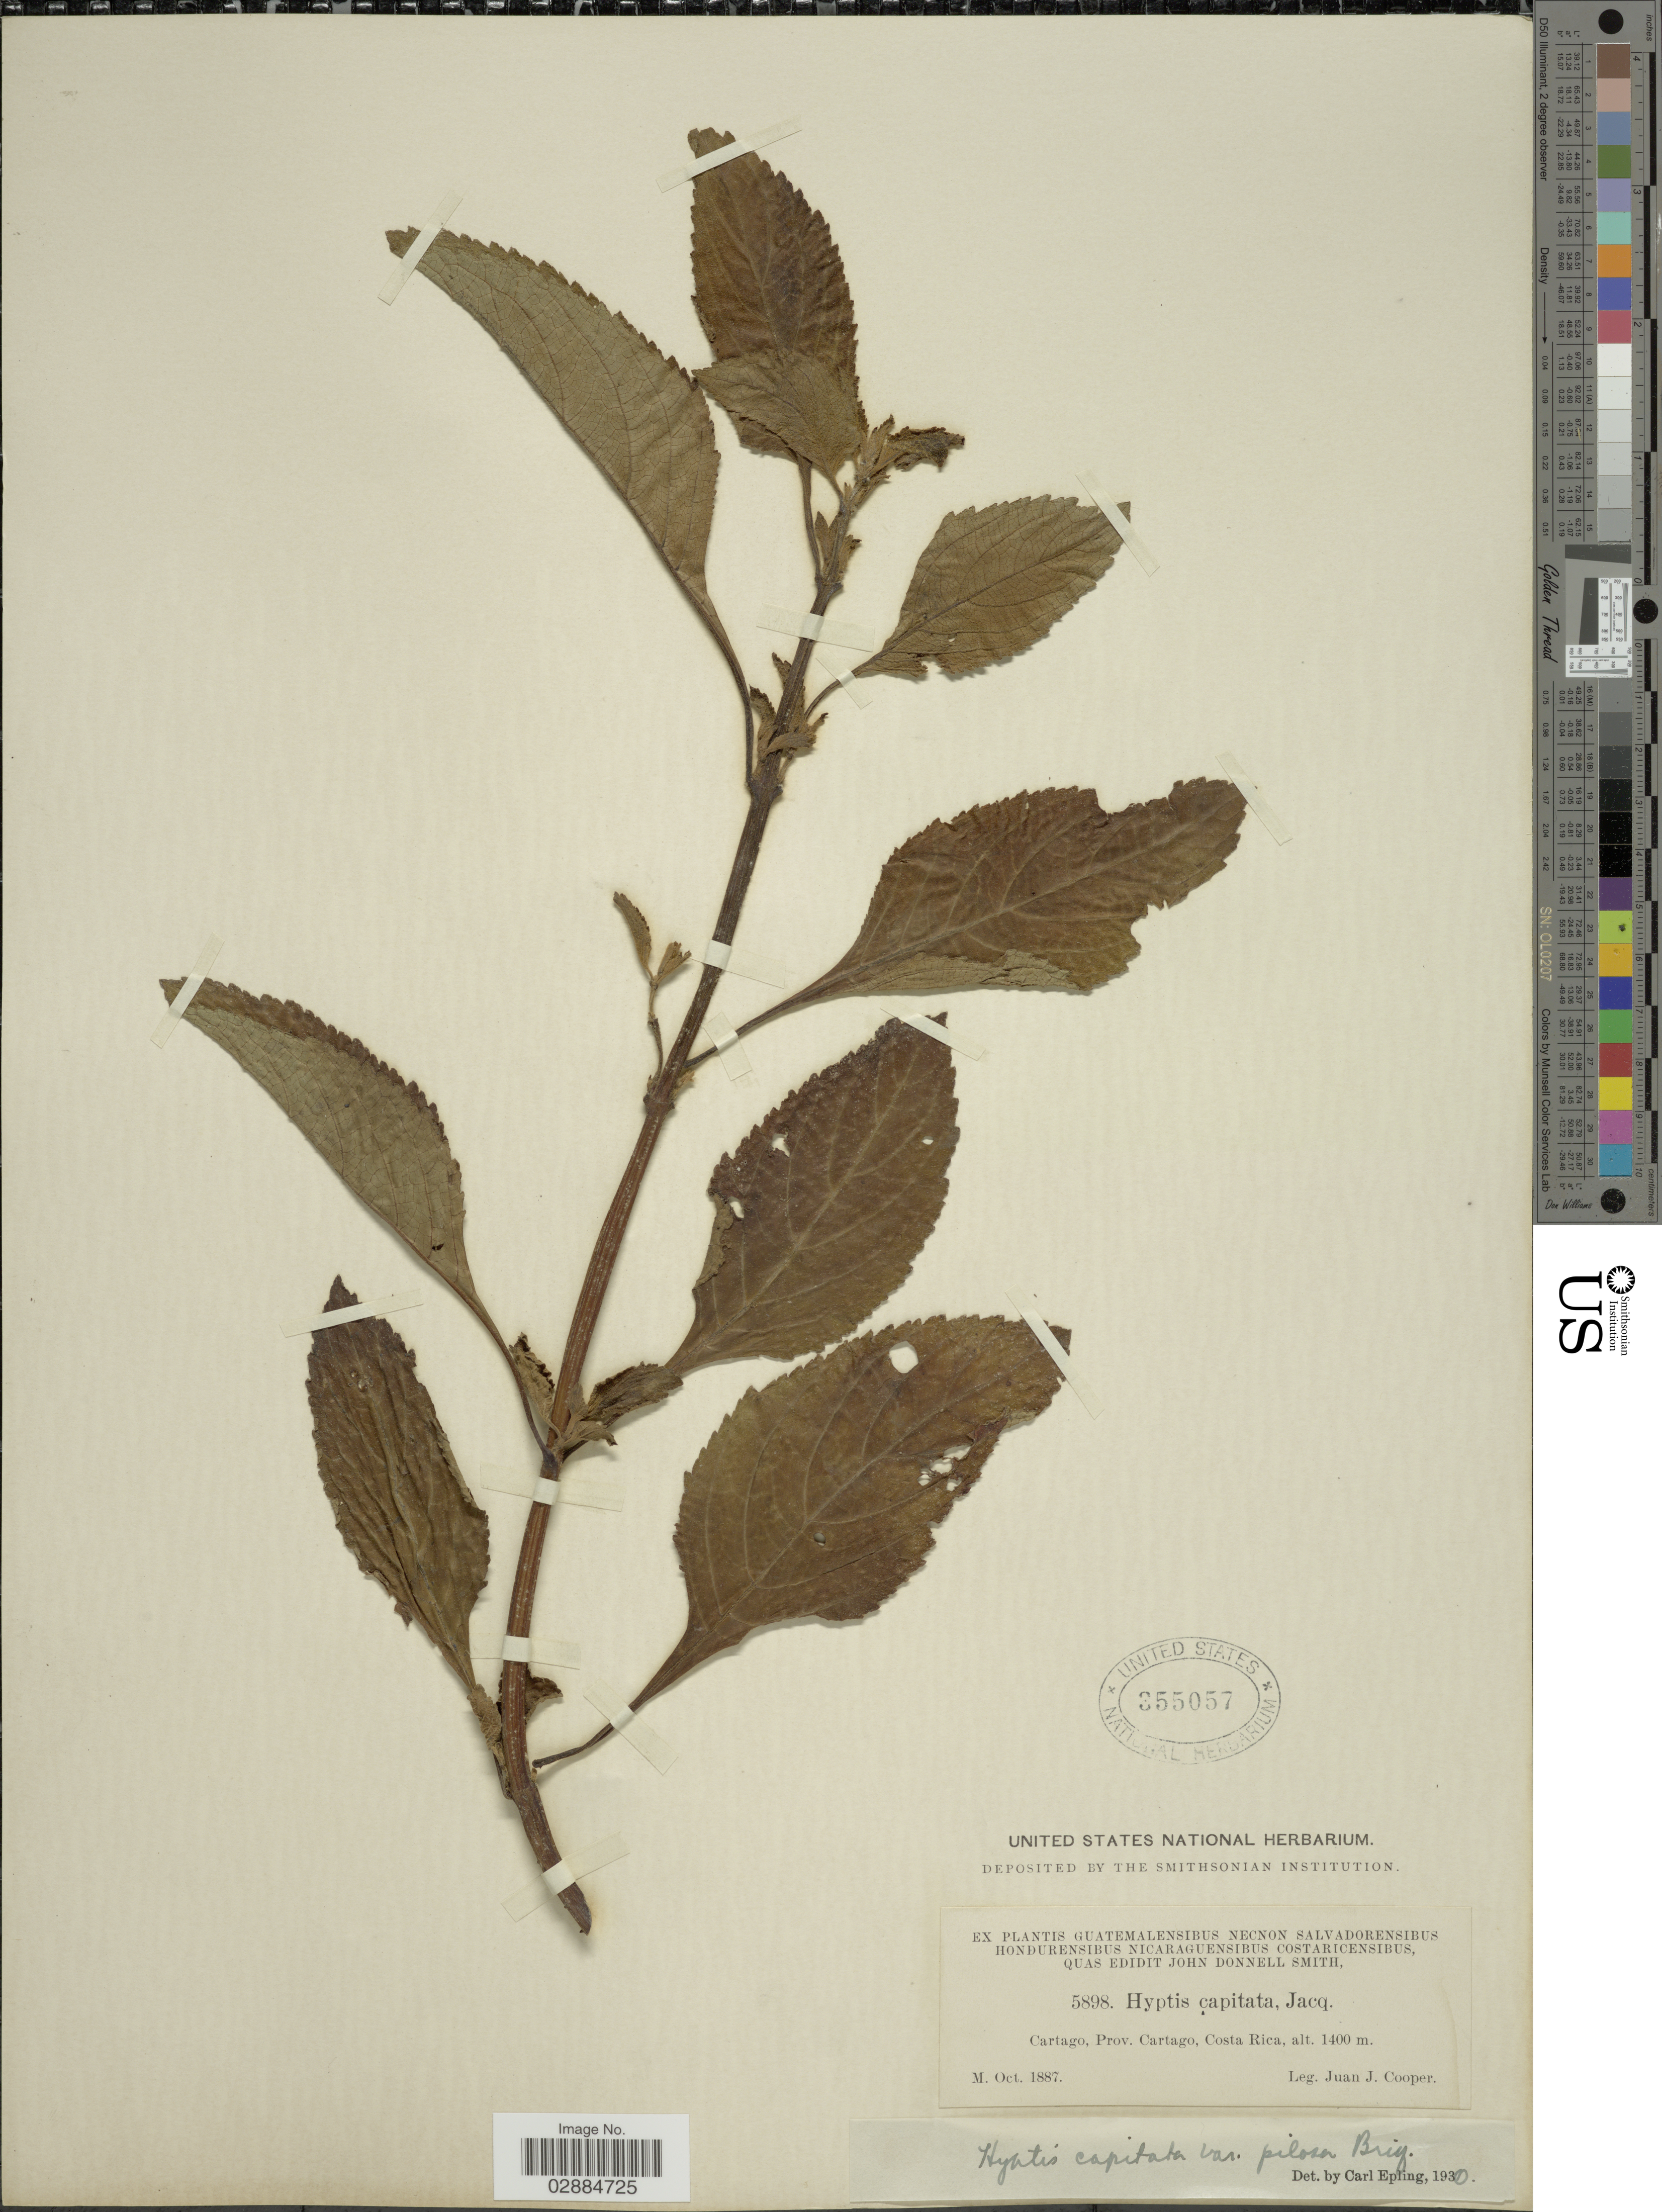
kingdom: Plantae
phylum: Tracheophyta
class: Magnoliopsida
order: Lamiales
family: Lamiaceae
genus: Hyptis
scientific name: Hyptis capitata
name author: Jacq.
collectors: J. J. Cooper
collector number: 5898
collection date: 1887-10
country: Costa Rica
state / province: Cartago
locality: Cartago.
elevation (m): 1400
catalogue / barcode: US 355057